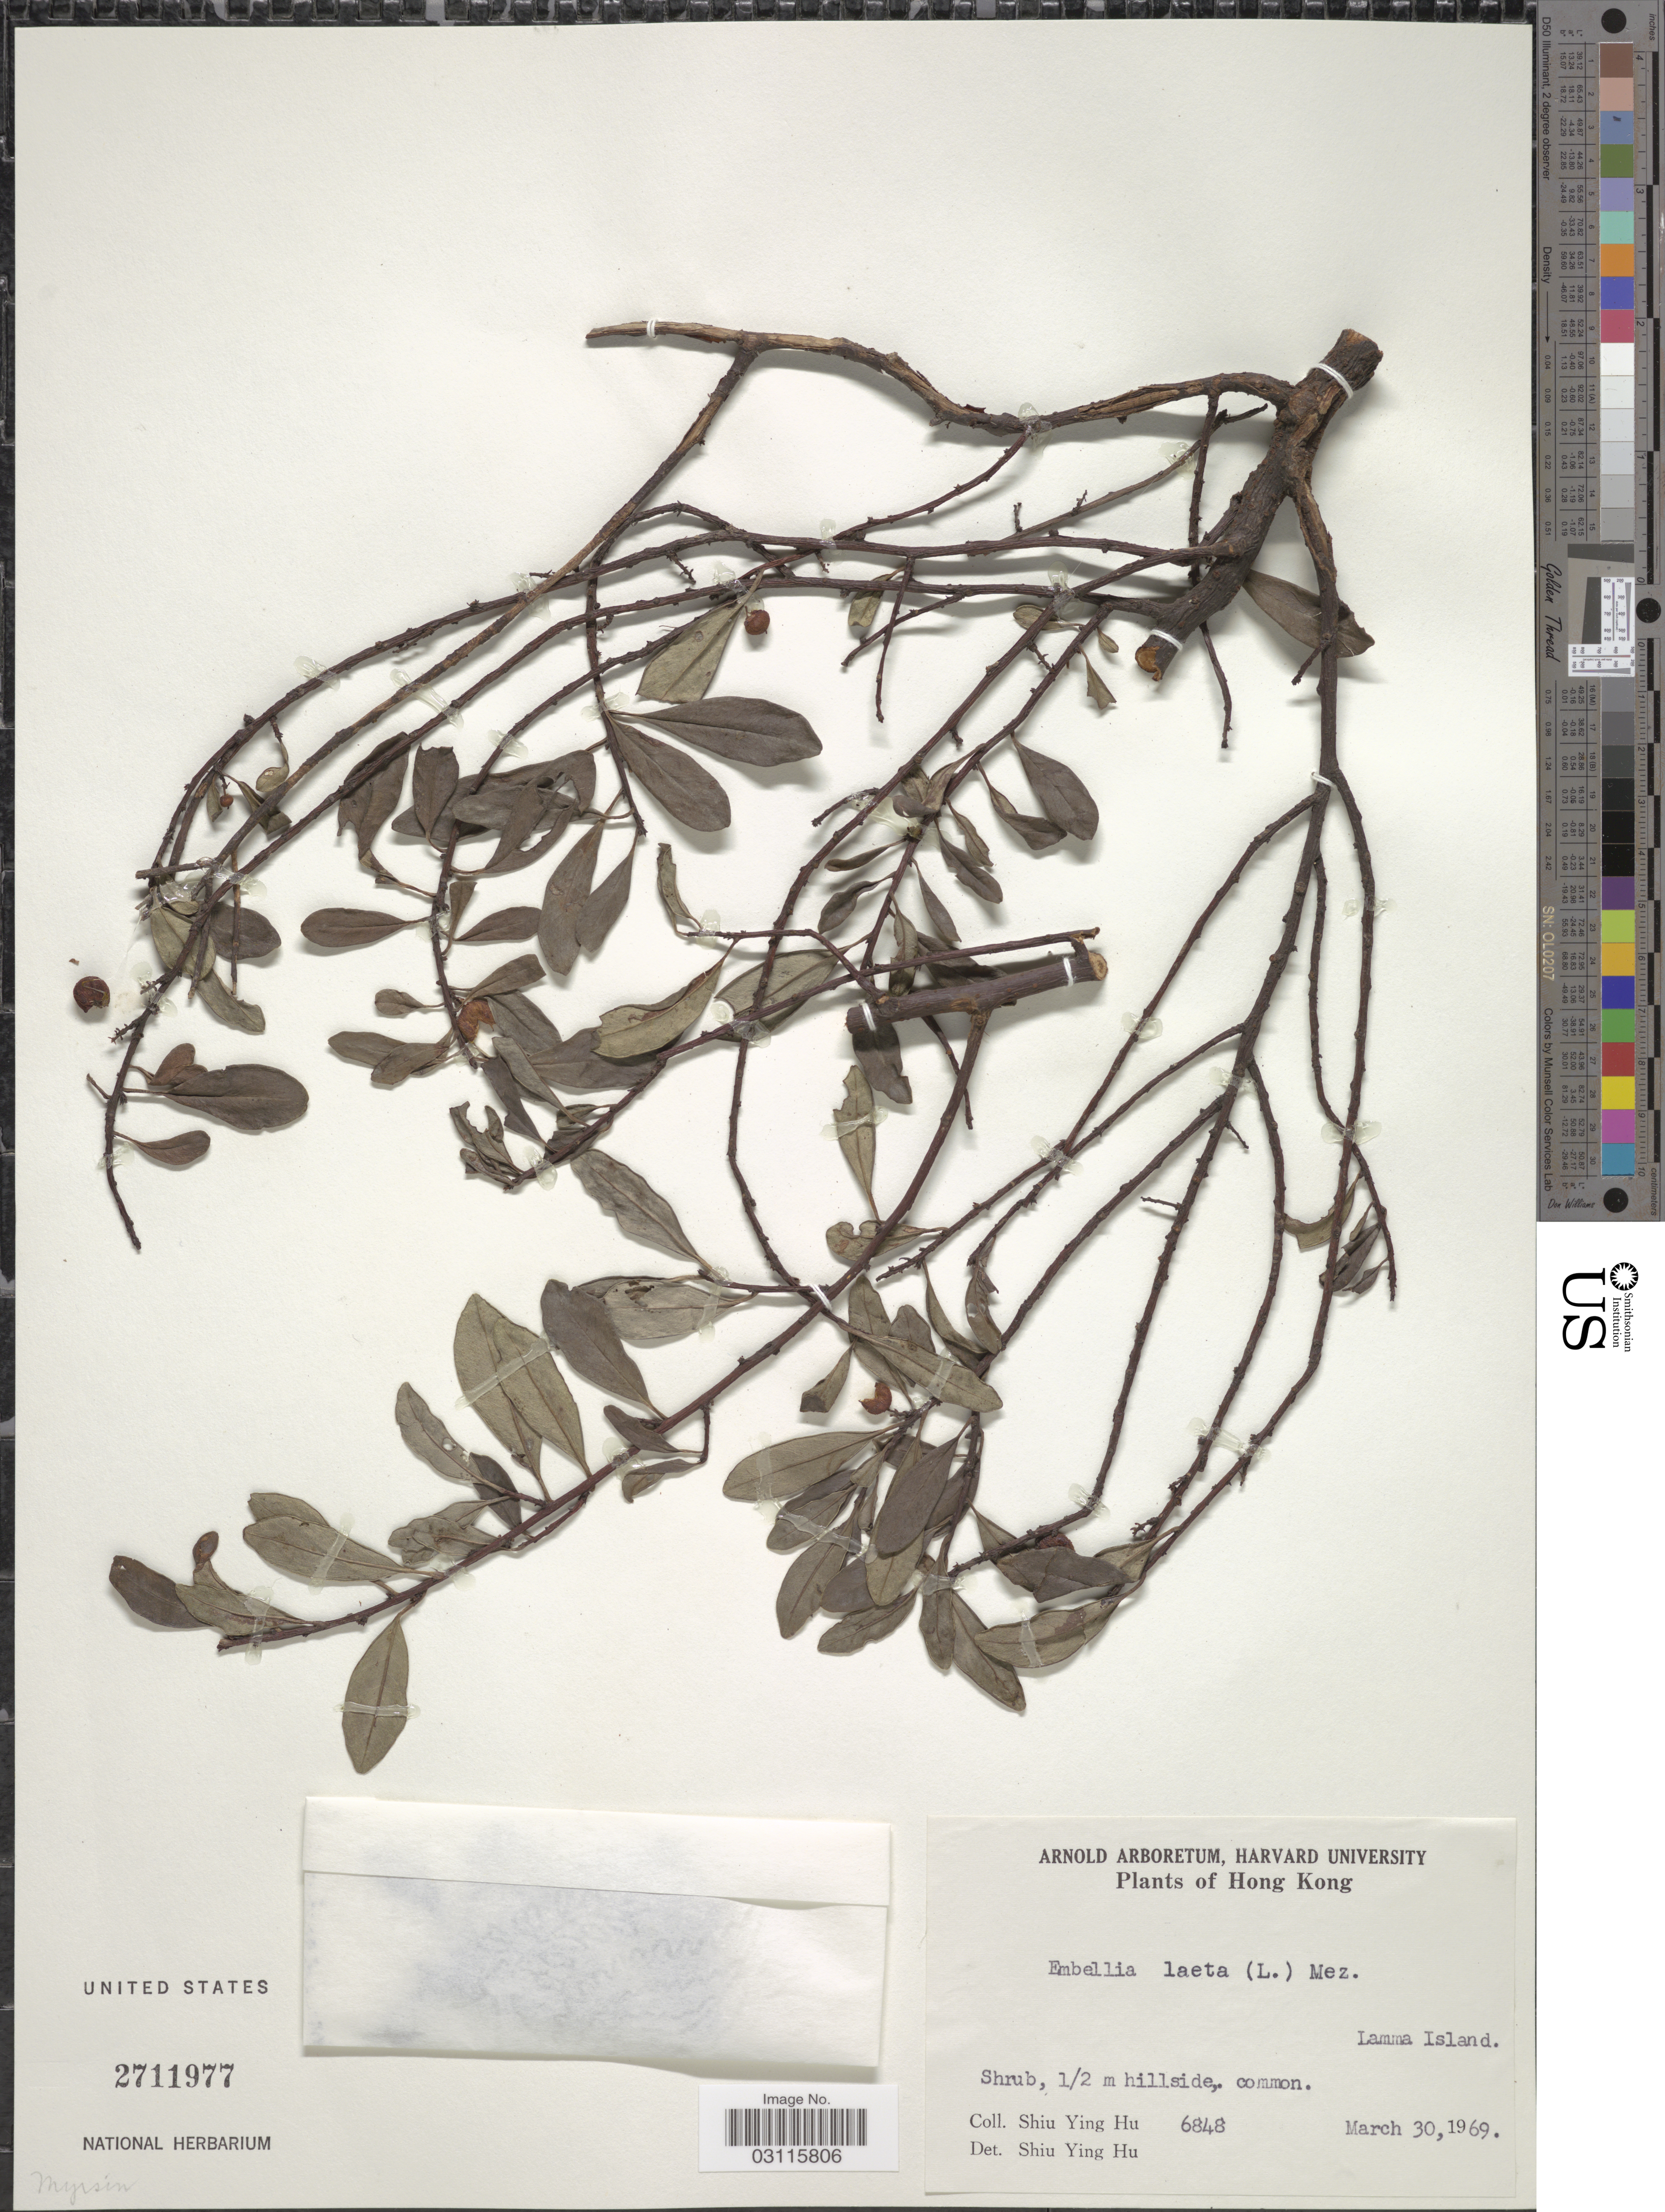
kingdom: Plantae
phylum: Tracheophyta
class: Magnoliopsida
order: Ericales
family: Primulaceae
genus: Embelia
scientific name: Embelia laeta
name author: (L.) Mez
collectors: S. Y. Hu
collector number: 6848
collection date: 1969-03-30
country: China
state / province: Hong Kong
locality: Lama Island.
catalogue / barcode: US 2711977